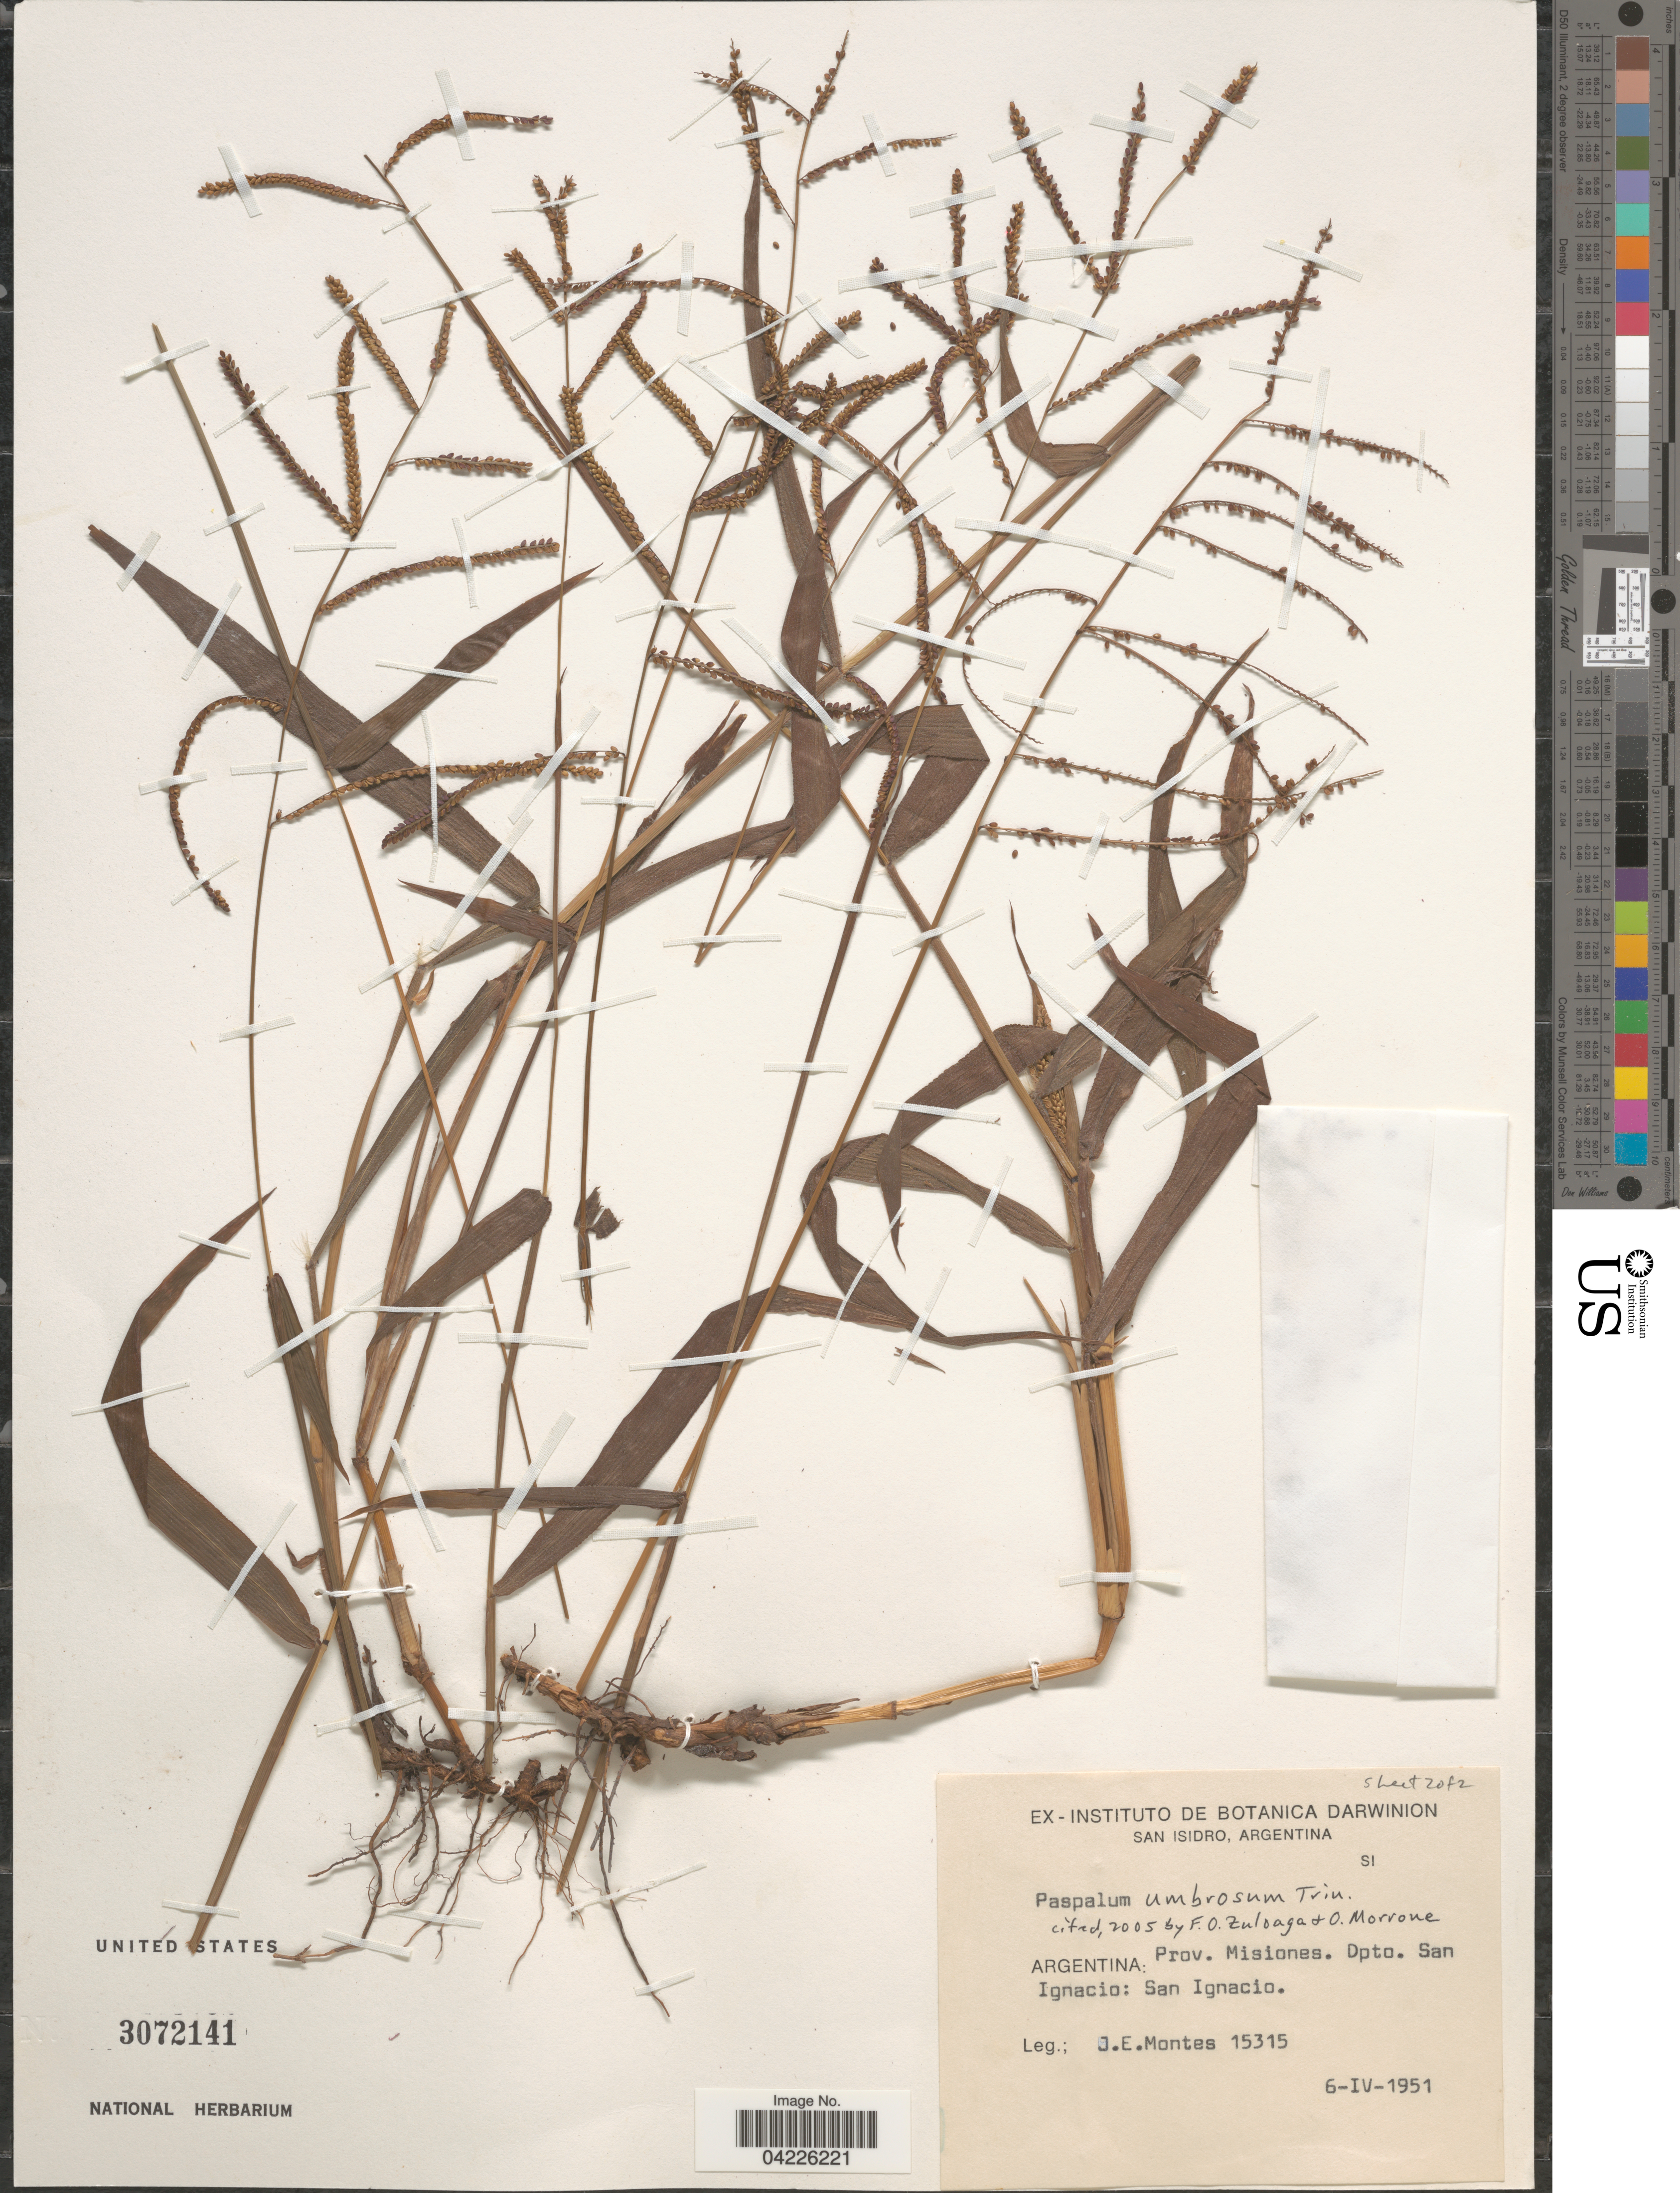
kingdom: Plantae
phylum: Tracheophyta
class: Liliopsida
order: Poales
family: Poaceae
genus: Paspalum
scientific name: Paspalum umbrosum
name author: Trin.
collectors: J. E. Montes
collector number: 15315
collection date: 1951-04-06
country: Argentina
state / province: Misiones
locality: Dpto. San Ignacio: San Ignacio.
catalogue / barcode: US 3072141